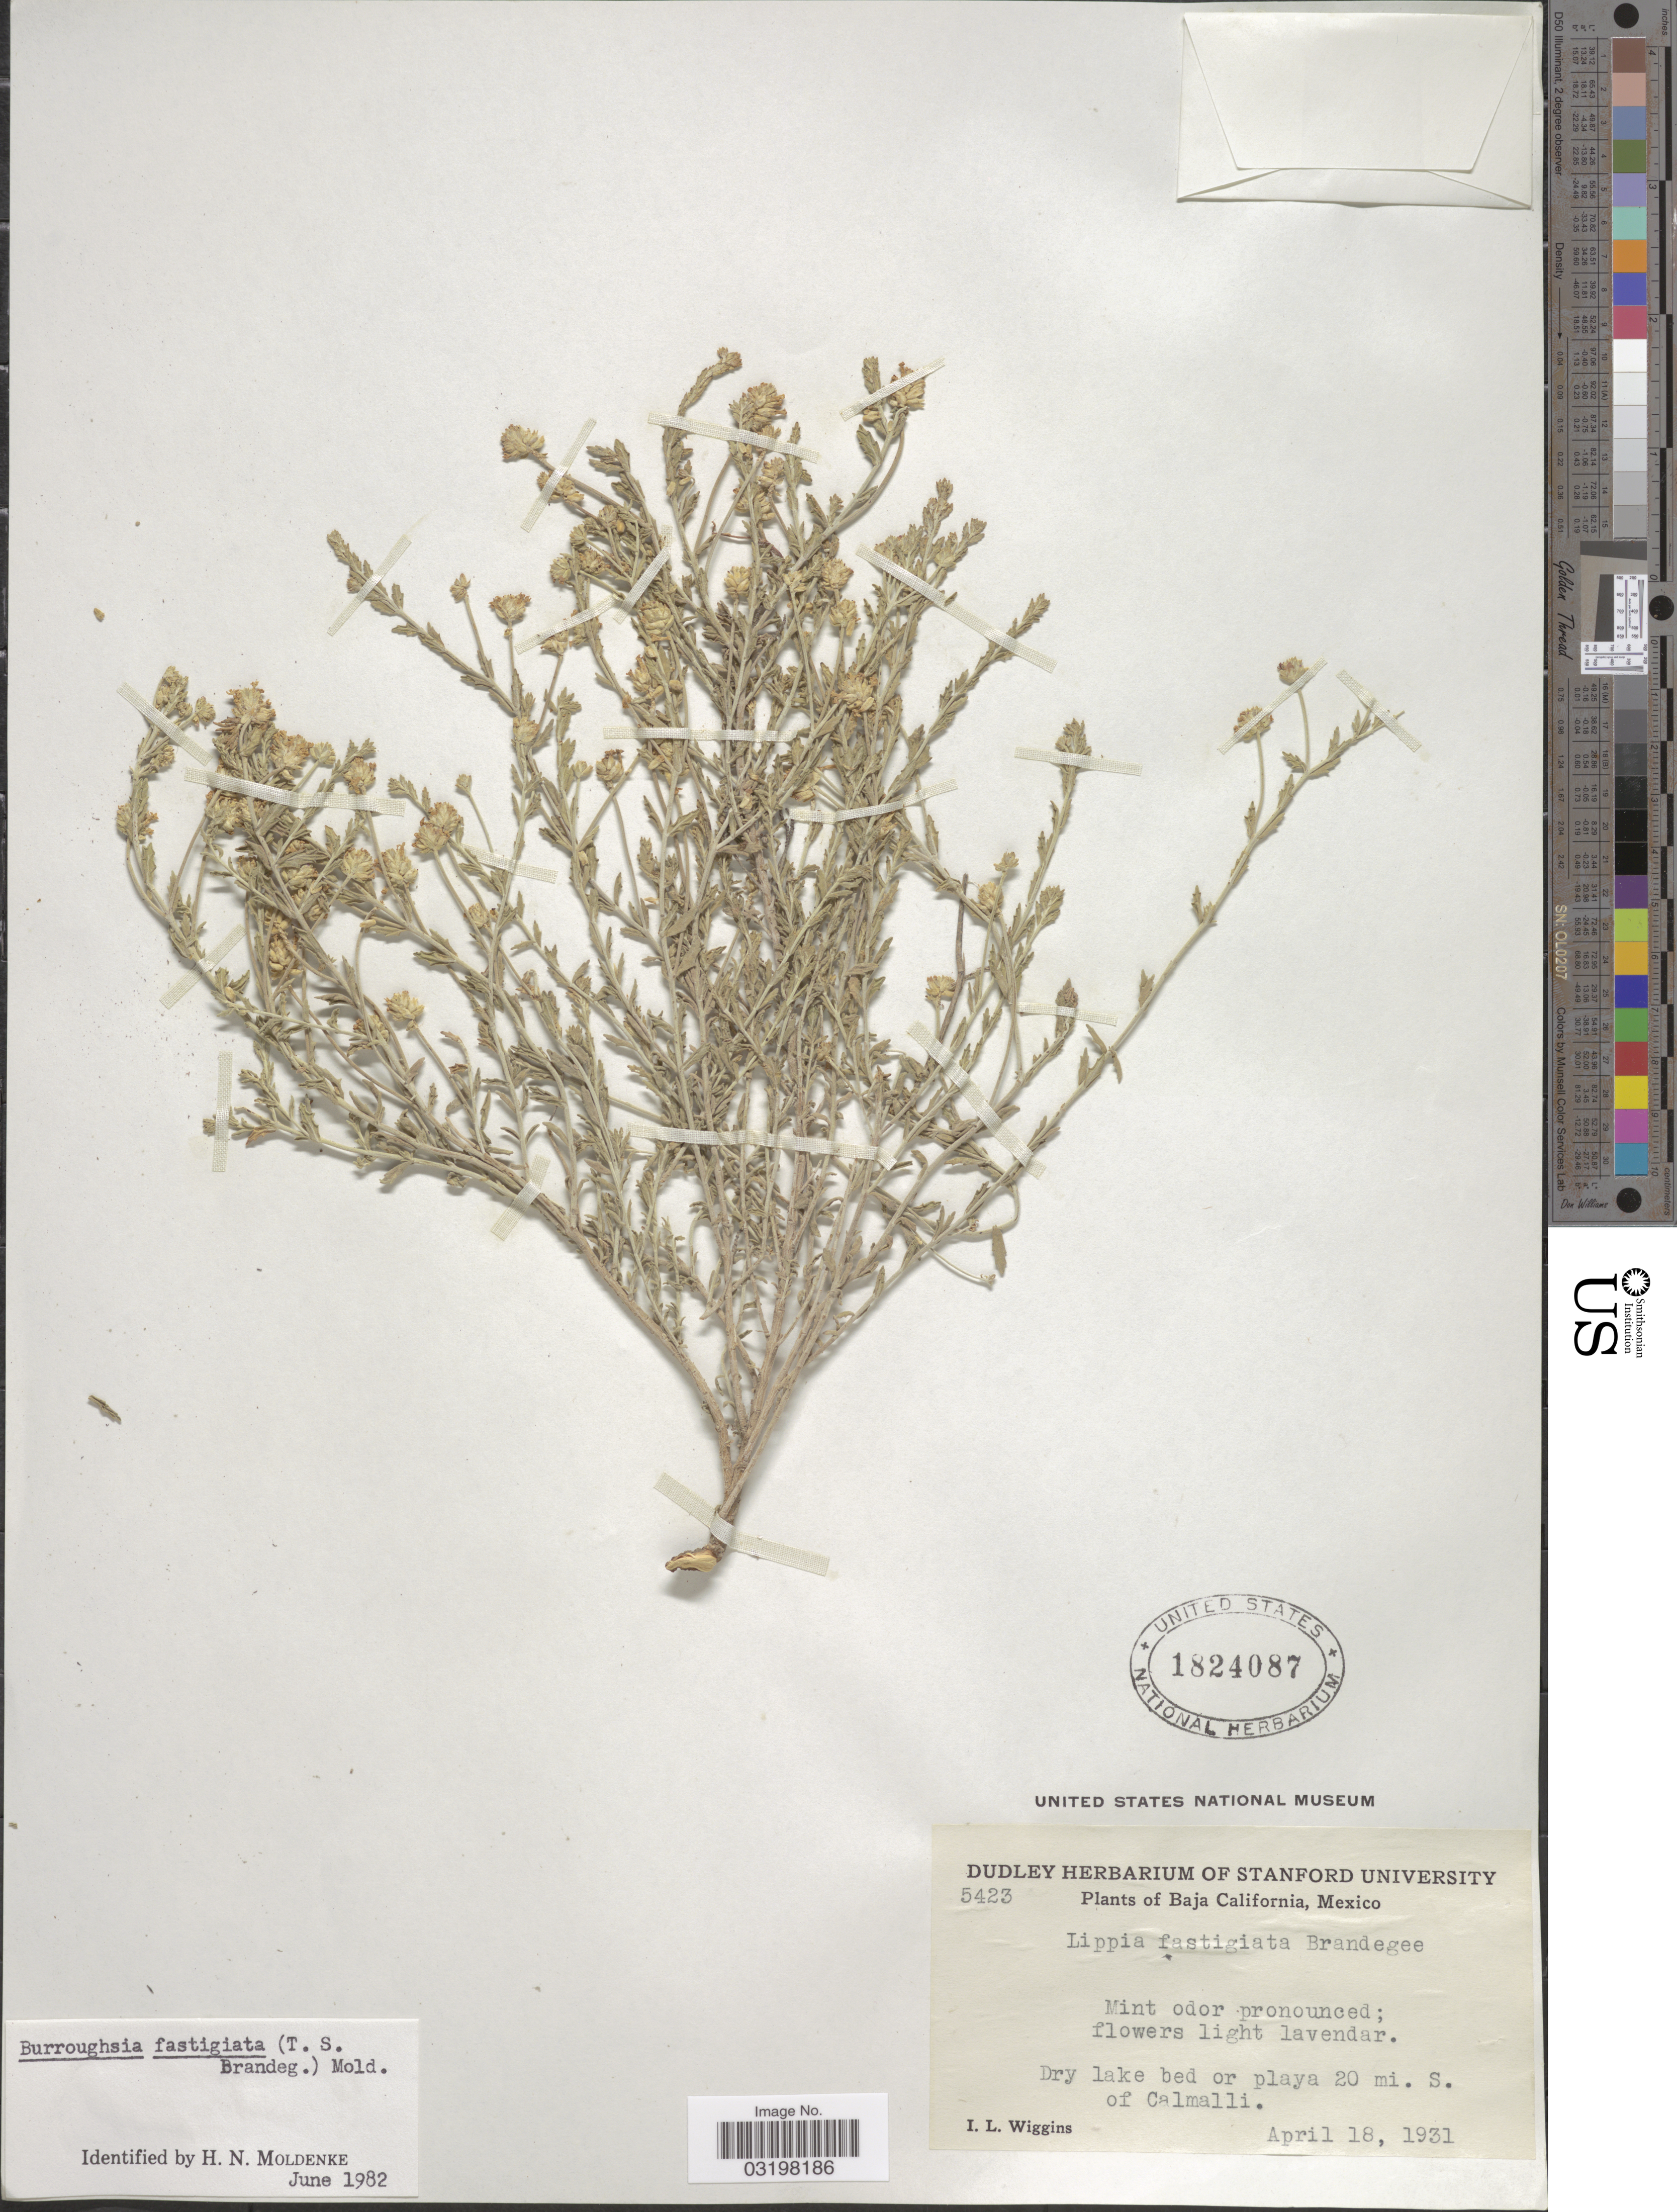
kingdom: Plantae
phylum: Tracheophyta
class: Magnoliopsida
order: Lamiales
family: Verbenaceae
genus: Lippia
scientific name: Lippia fastigiata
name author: Brandegee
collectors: I. L. Wiggins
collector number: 5423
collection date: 1931-04-18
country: Mexico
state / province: Baja California Norte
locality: Dry lake bed or playa 20 mi. S. of Calmalli.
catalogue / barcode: US 1824087